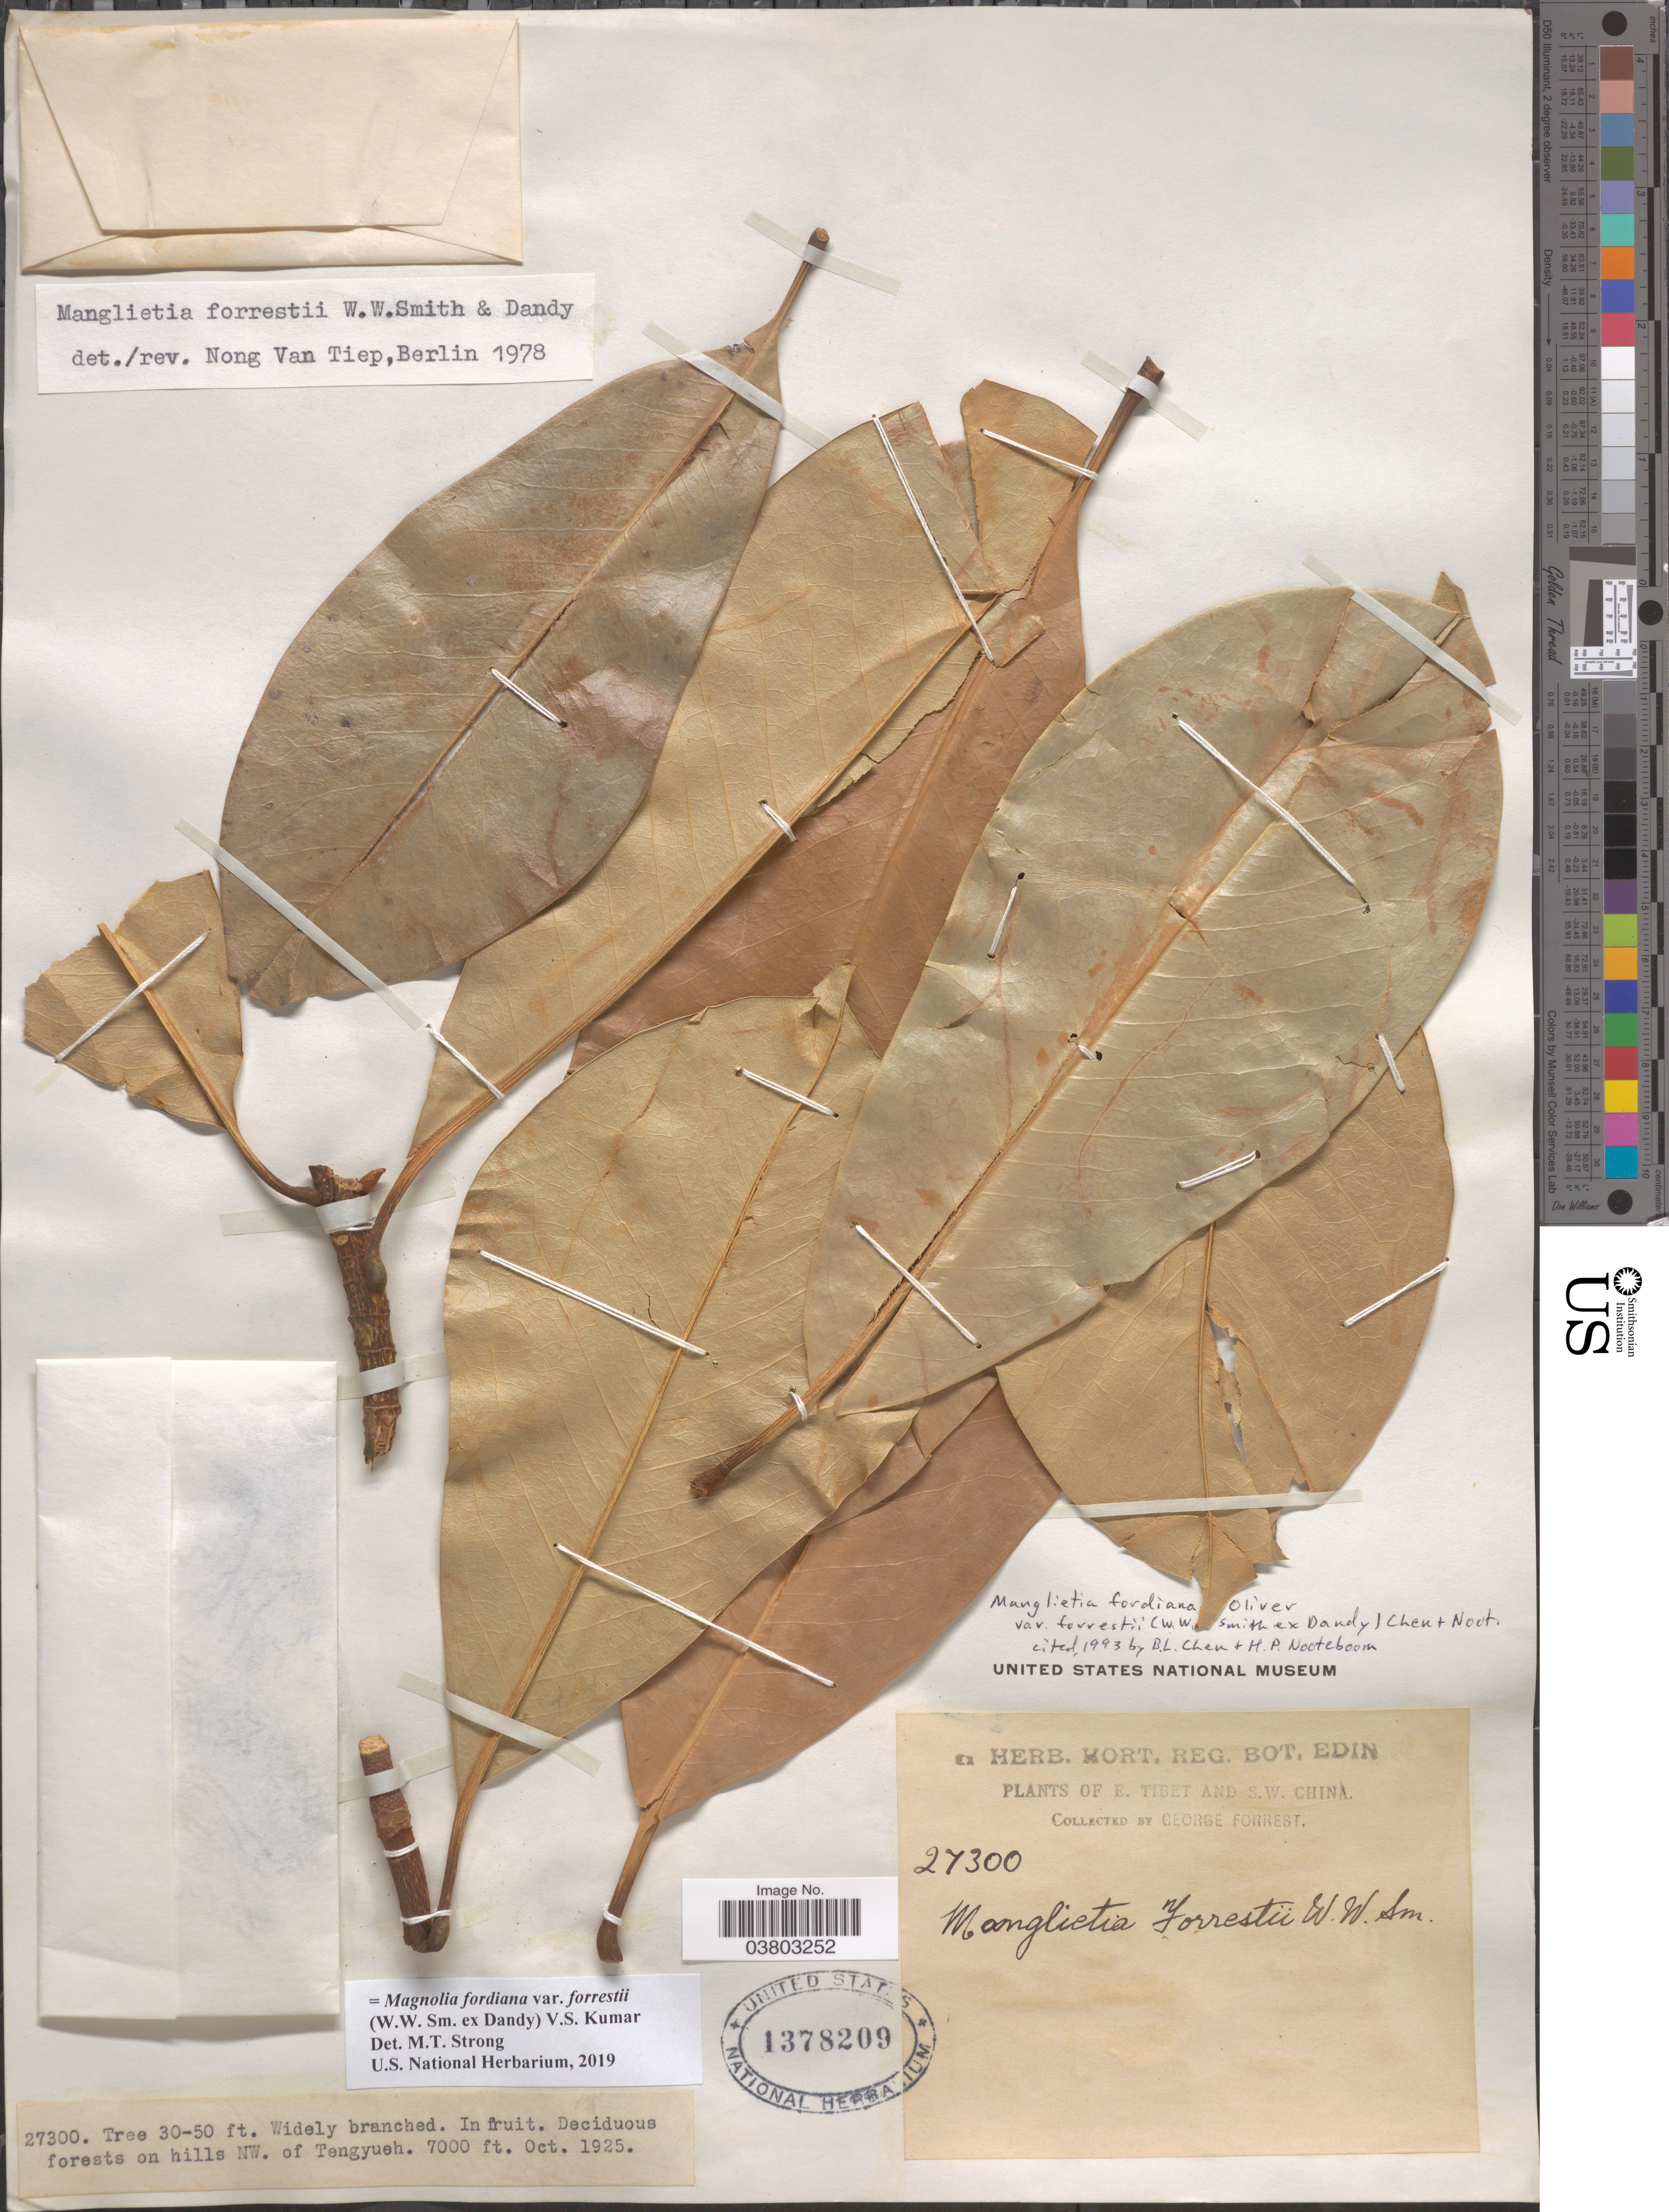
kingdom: Plantae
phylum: Tracheophyta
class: Magnoliopsida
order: Magnoliales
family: Magnoliaceae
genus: Magnolia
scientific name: Magnolia fordiana var. forrestii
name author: (W.W. Sm. ex Dandy) V.S. Kumar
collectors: G. Forrest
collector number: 27300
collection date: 1925-10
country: China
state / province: Xizang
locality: E. tibet and S.W. China. Deciduous forests on hills NW. of Tengyueh.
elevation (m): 2134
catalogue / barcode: US 1378209